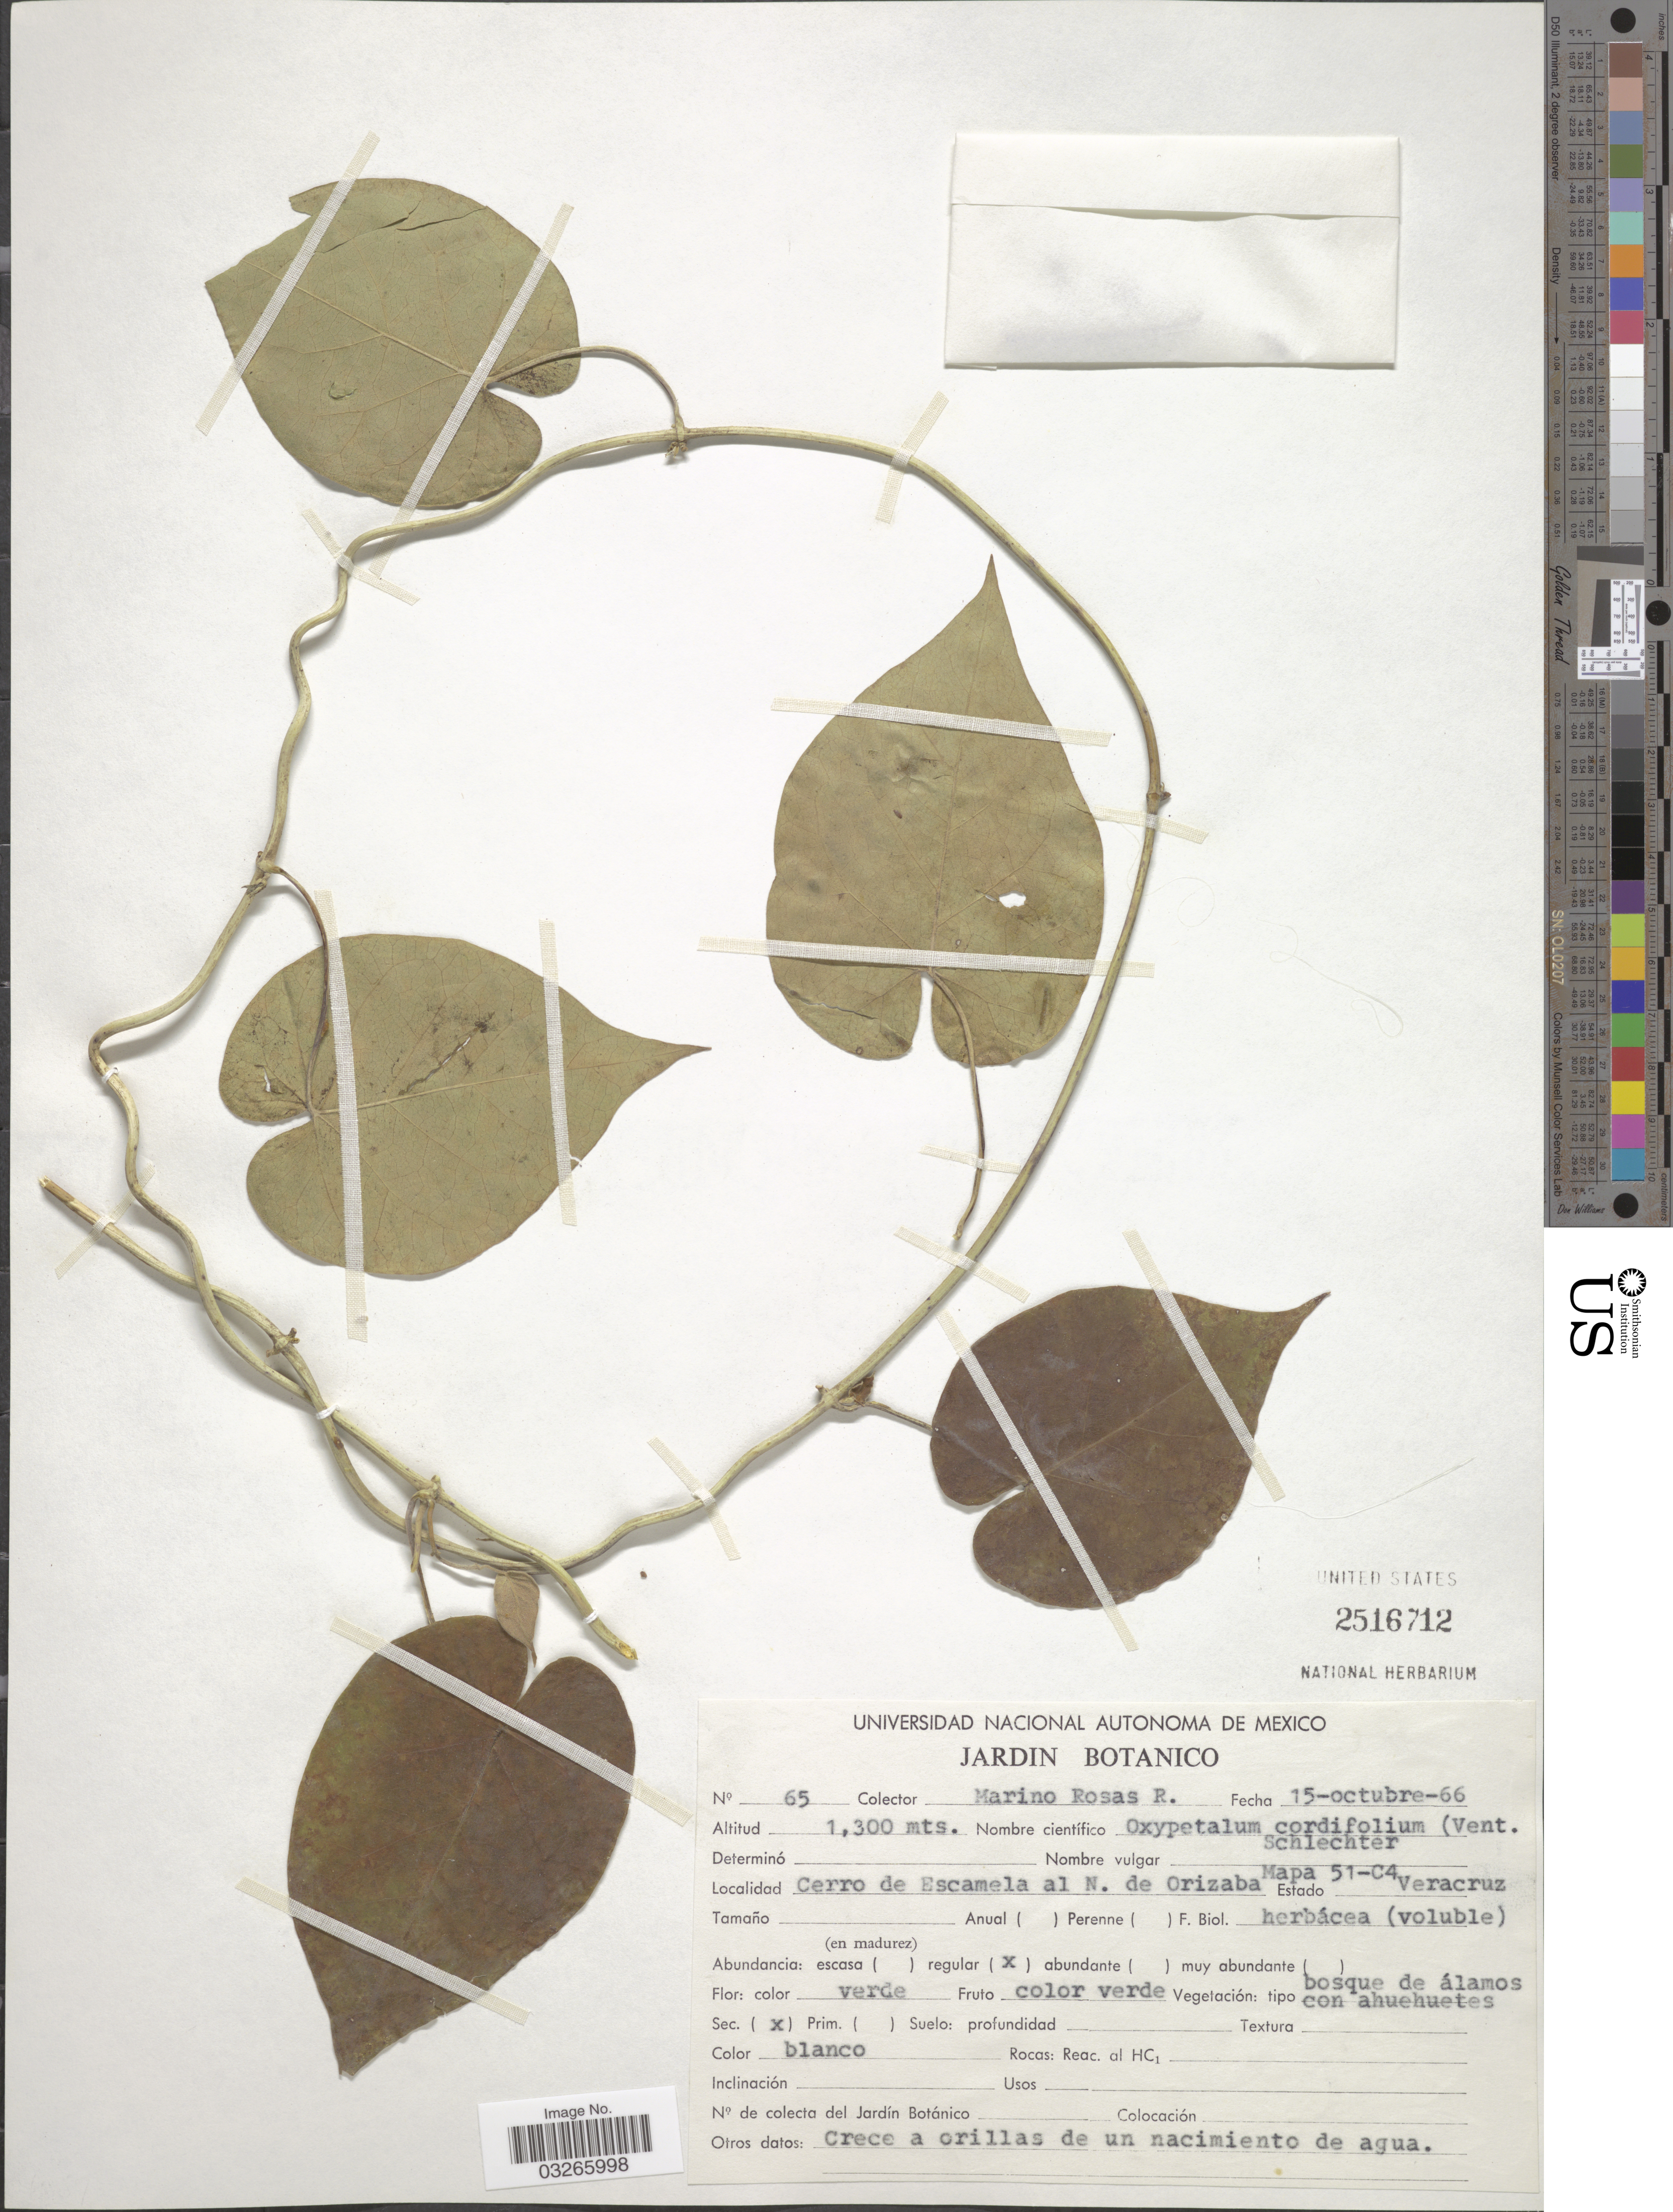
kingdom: Plantae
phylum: Tracheophyta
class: Magnoliopsida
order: Gentianales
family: Apocynaceae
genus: Oxypetalum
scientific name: Oxypetalum cordifolium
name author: (Vent.) Schltr.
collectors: M. Rosas R.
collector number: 65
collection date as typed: Transcribed d/m/y: 15/10/66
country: Mexico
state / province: Veracruz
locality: Cerro de Escamela al N. de Orizaba. Mapa 51-C4. Estado Veracruz.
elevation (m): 1300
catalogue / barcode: US 2516712